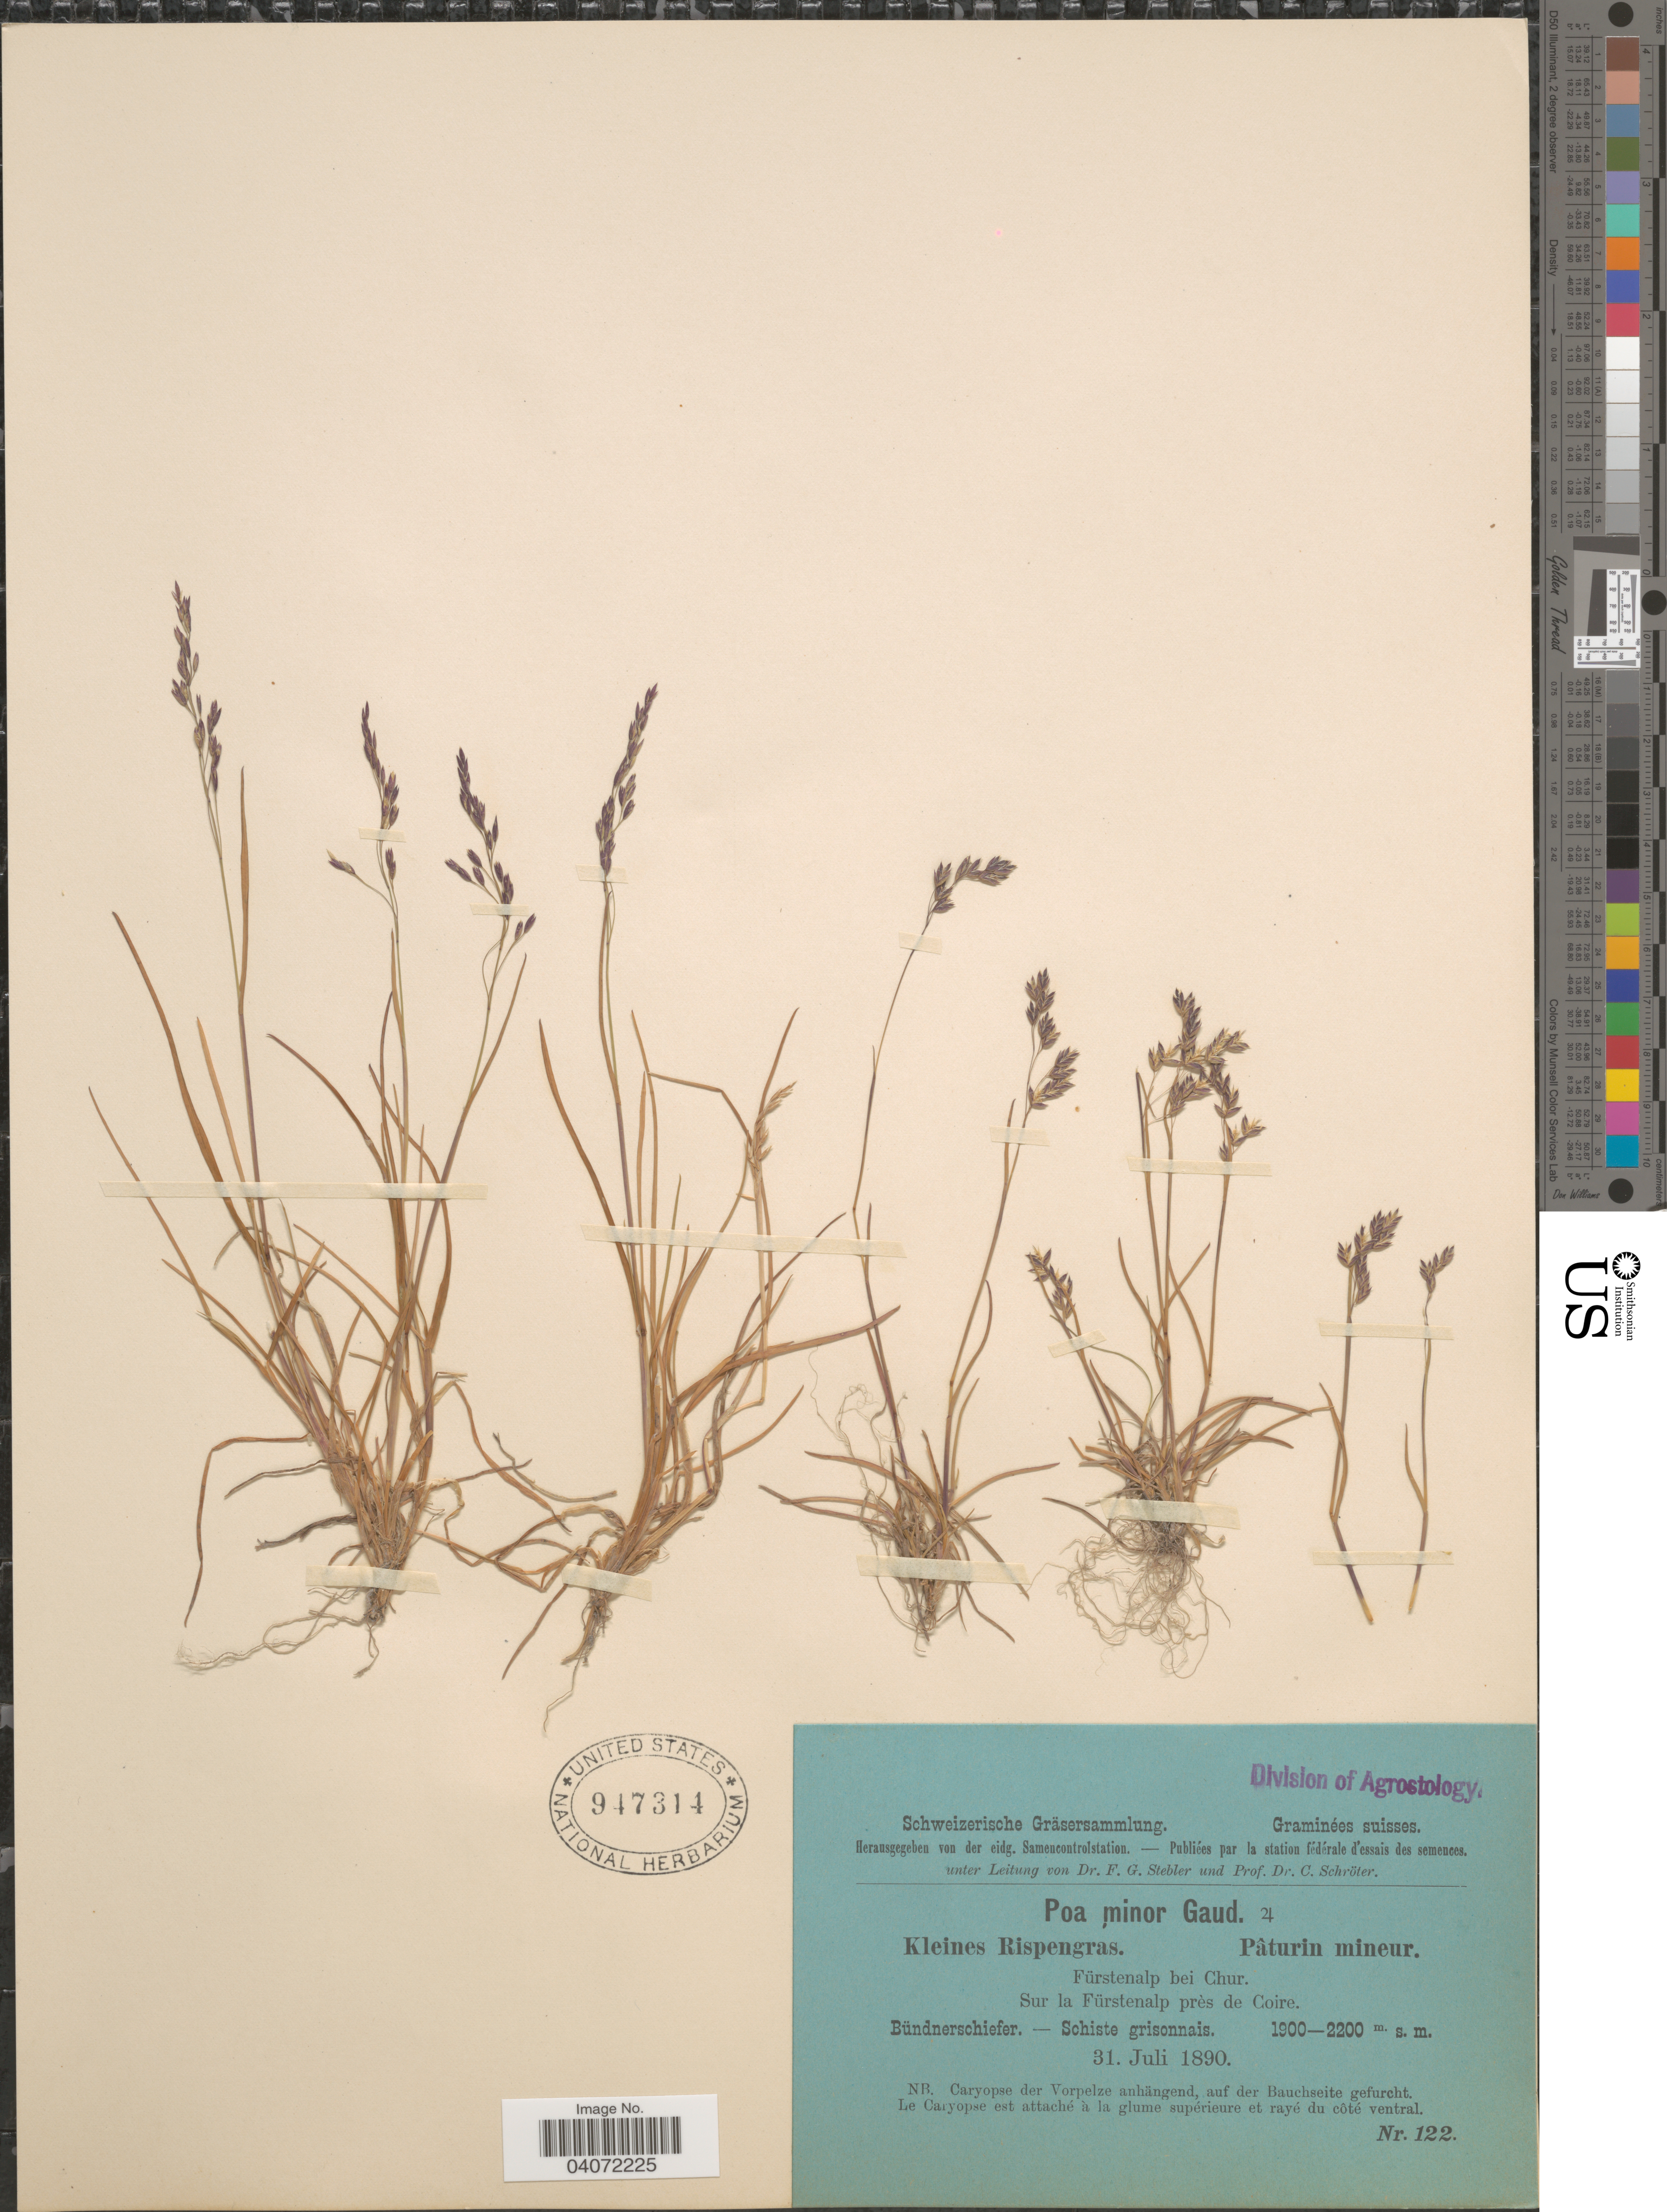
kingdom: Plantae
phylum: Tracheophyta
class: Liliopsida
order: Poales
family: Poaceae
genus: Poa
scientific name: Poa minor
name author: Gaudin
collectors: Stebler, F.G. & Schröter, C.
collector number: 122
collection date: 1890-07-31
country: Switzerland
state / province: Zurich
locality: Fürstenalp beu Chur. Sur la Fürstenalp près de Coire. Bündnerschiefer. - Schiste grisonnais.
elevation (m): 1900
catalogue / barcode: US 947314